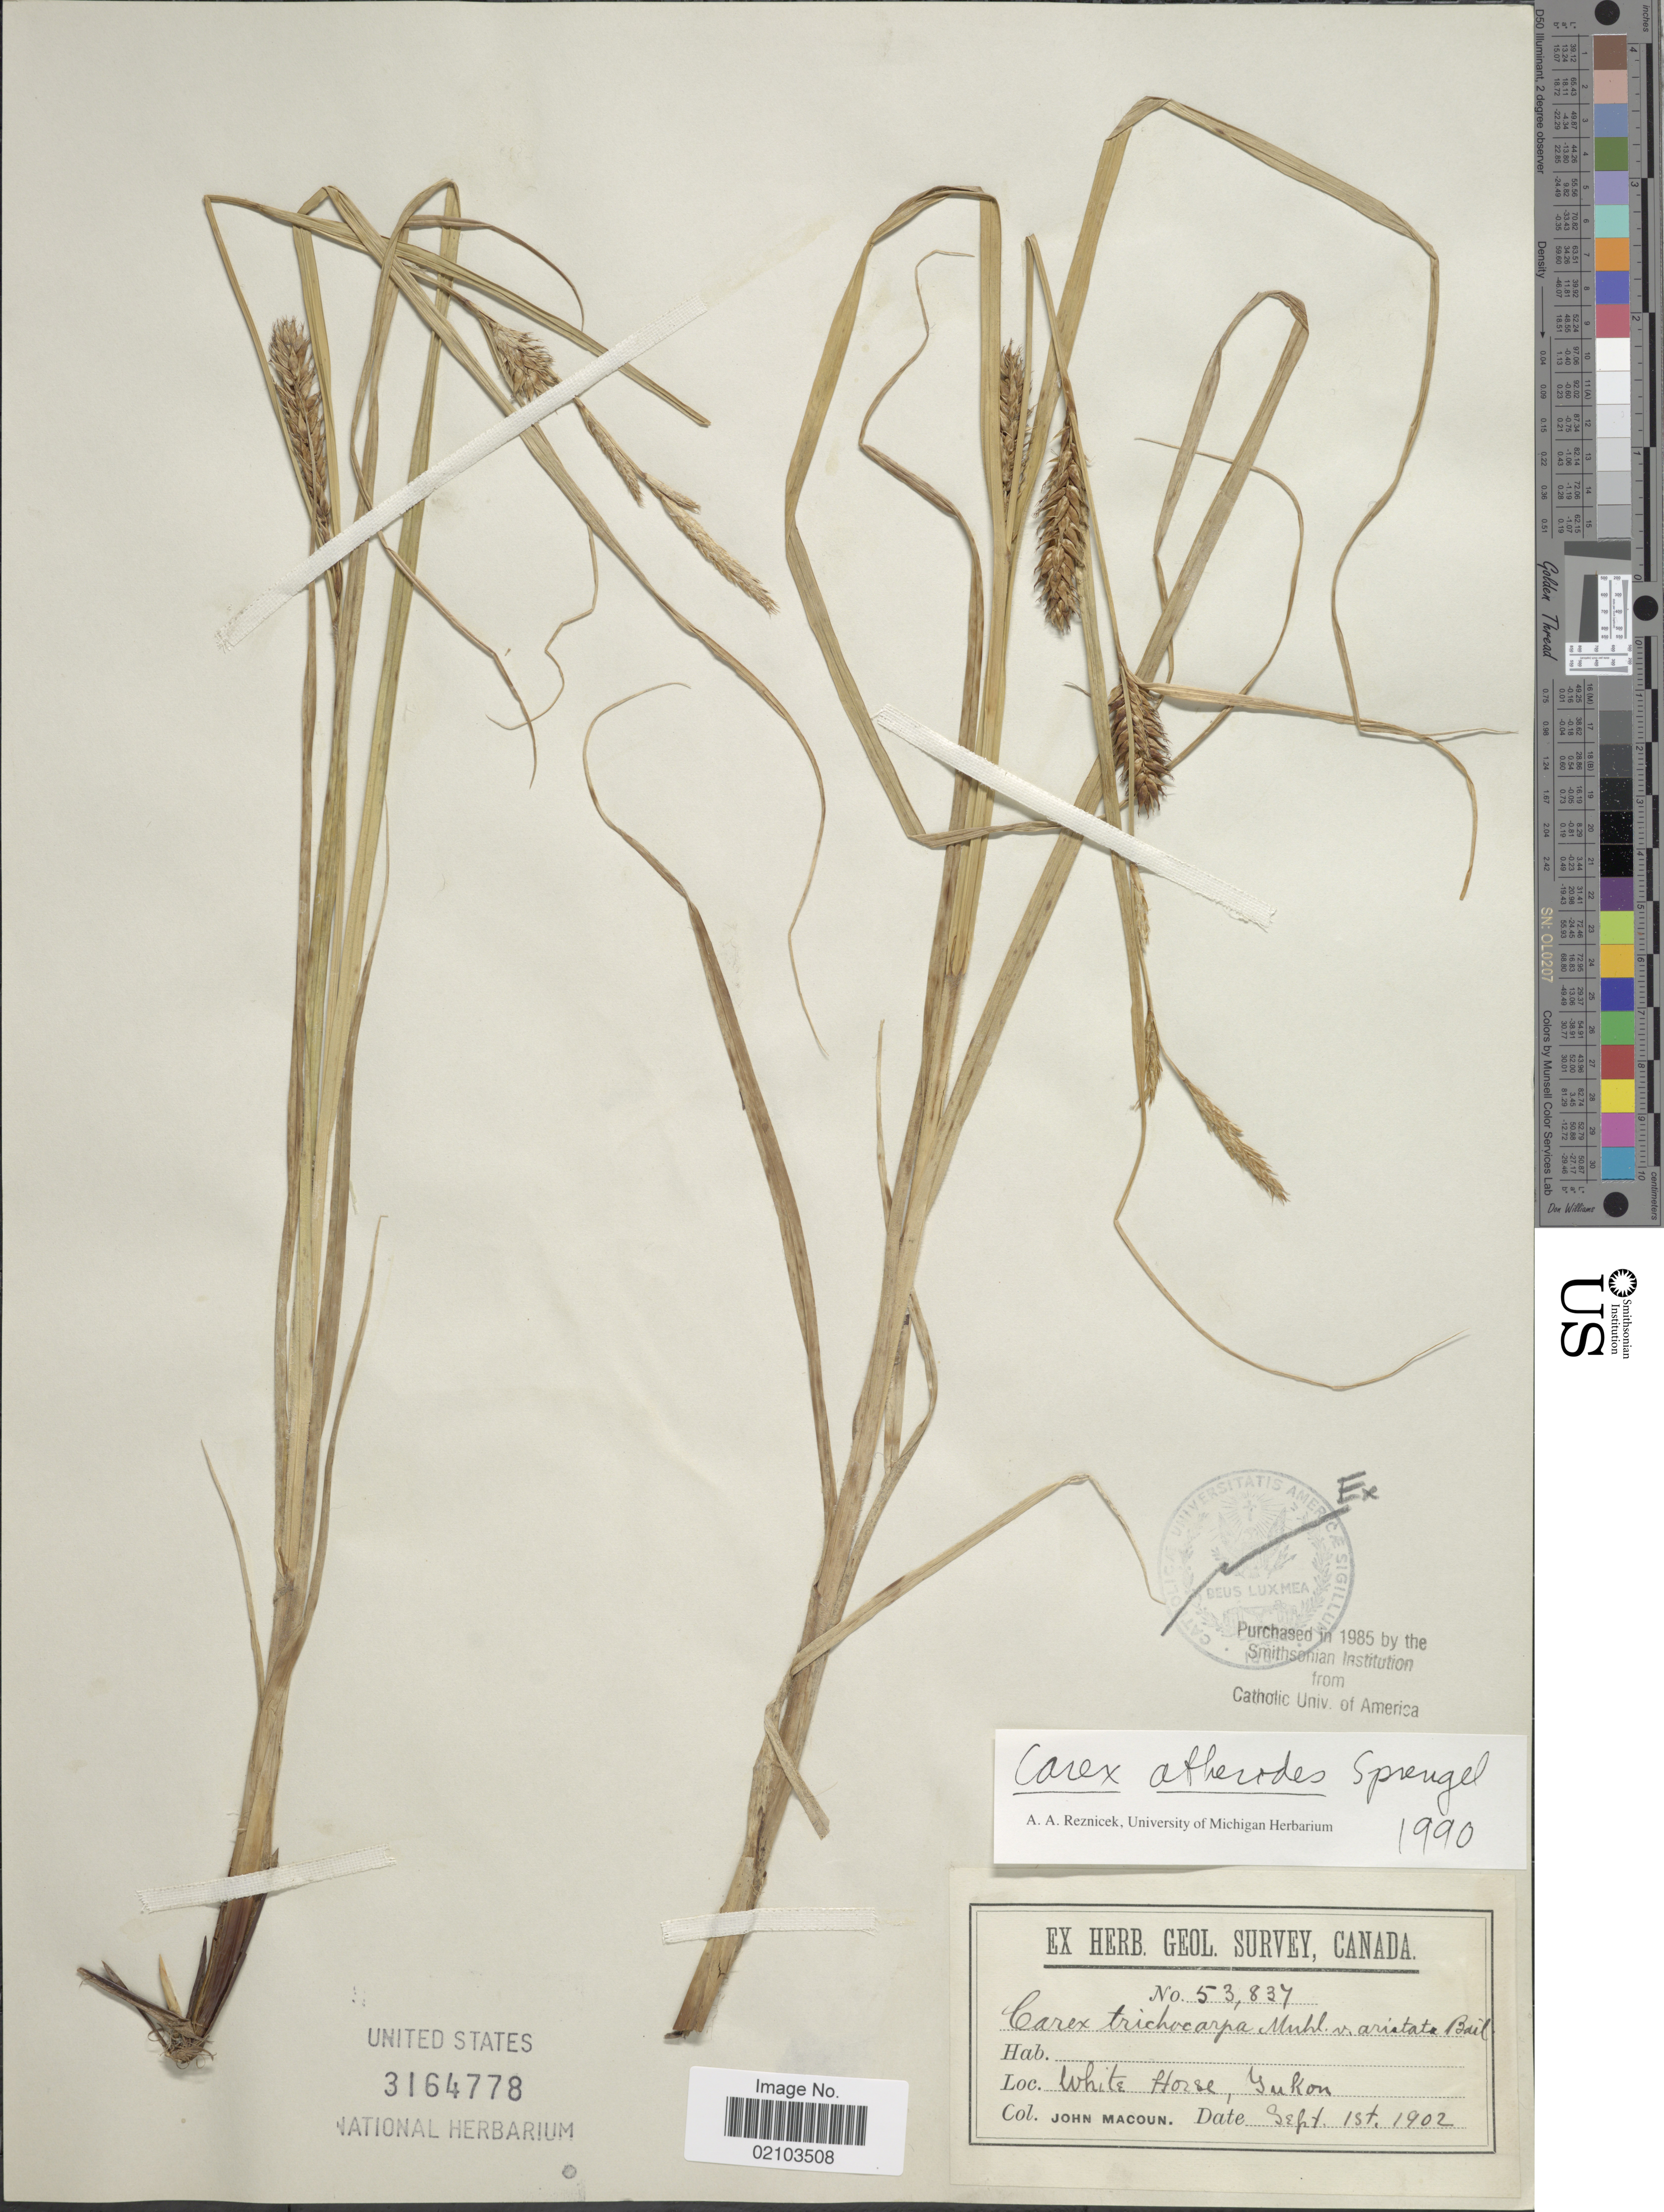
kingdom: Plantae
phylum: Tracheophyta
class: Liliopsida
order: Poales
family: Cyperaceae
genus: Carex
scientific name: Carex atherodes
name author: Spreng.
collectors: J. Macoun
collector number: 53837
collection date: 1902-09-01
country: Canada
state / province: Yukon Territory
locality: White Horse, Yukon.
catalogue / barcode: US 3164778